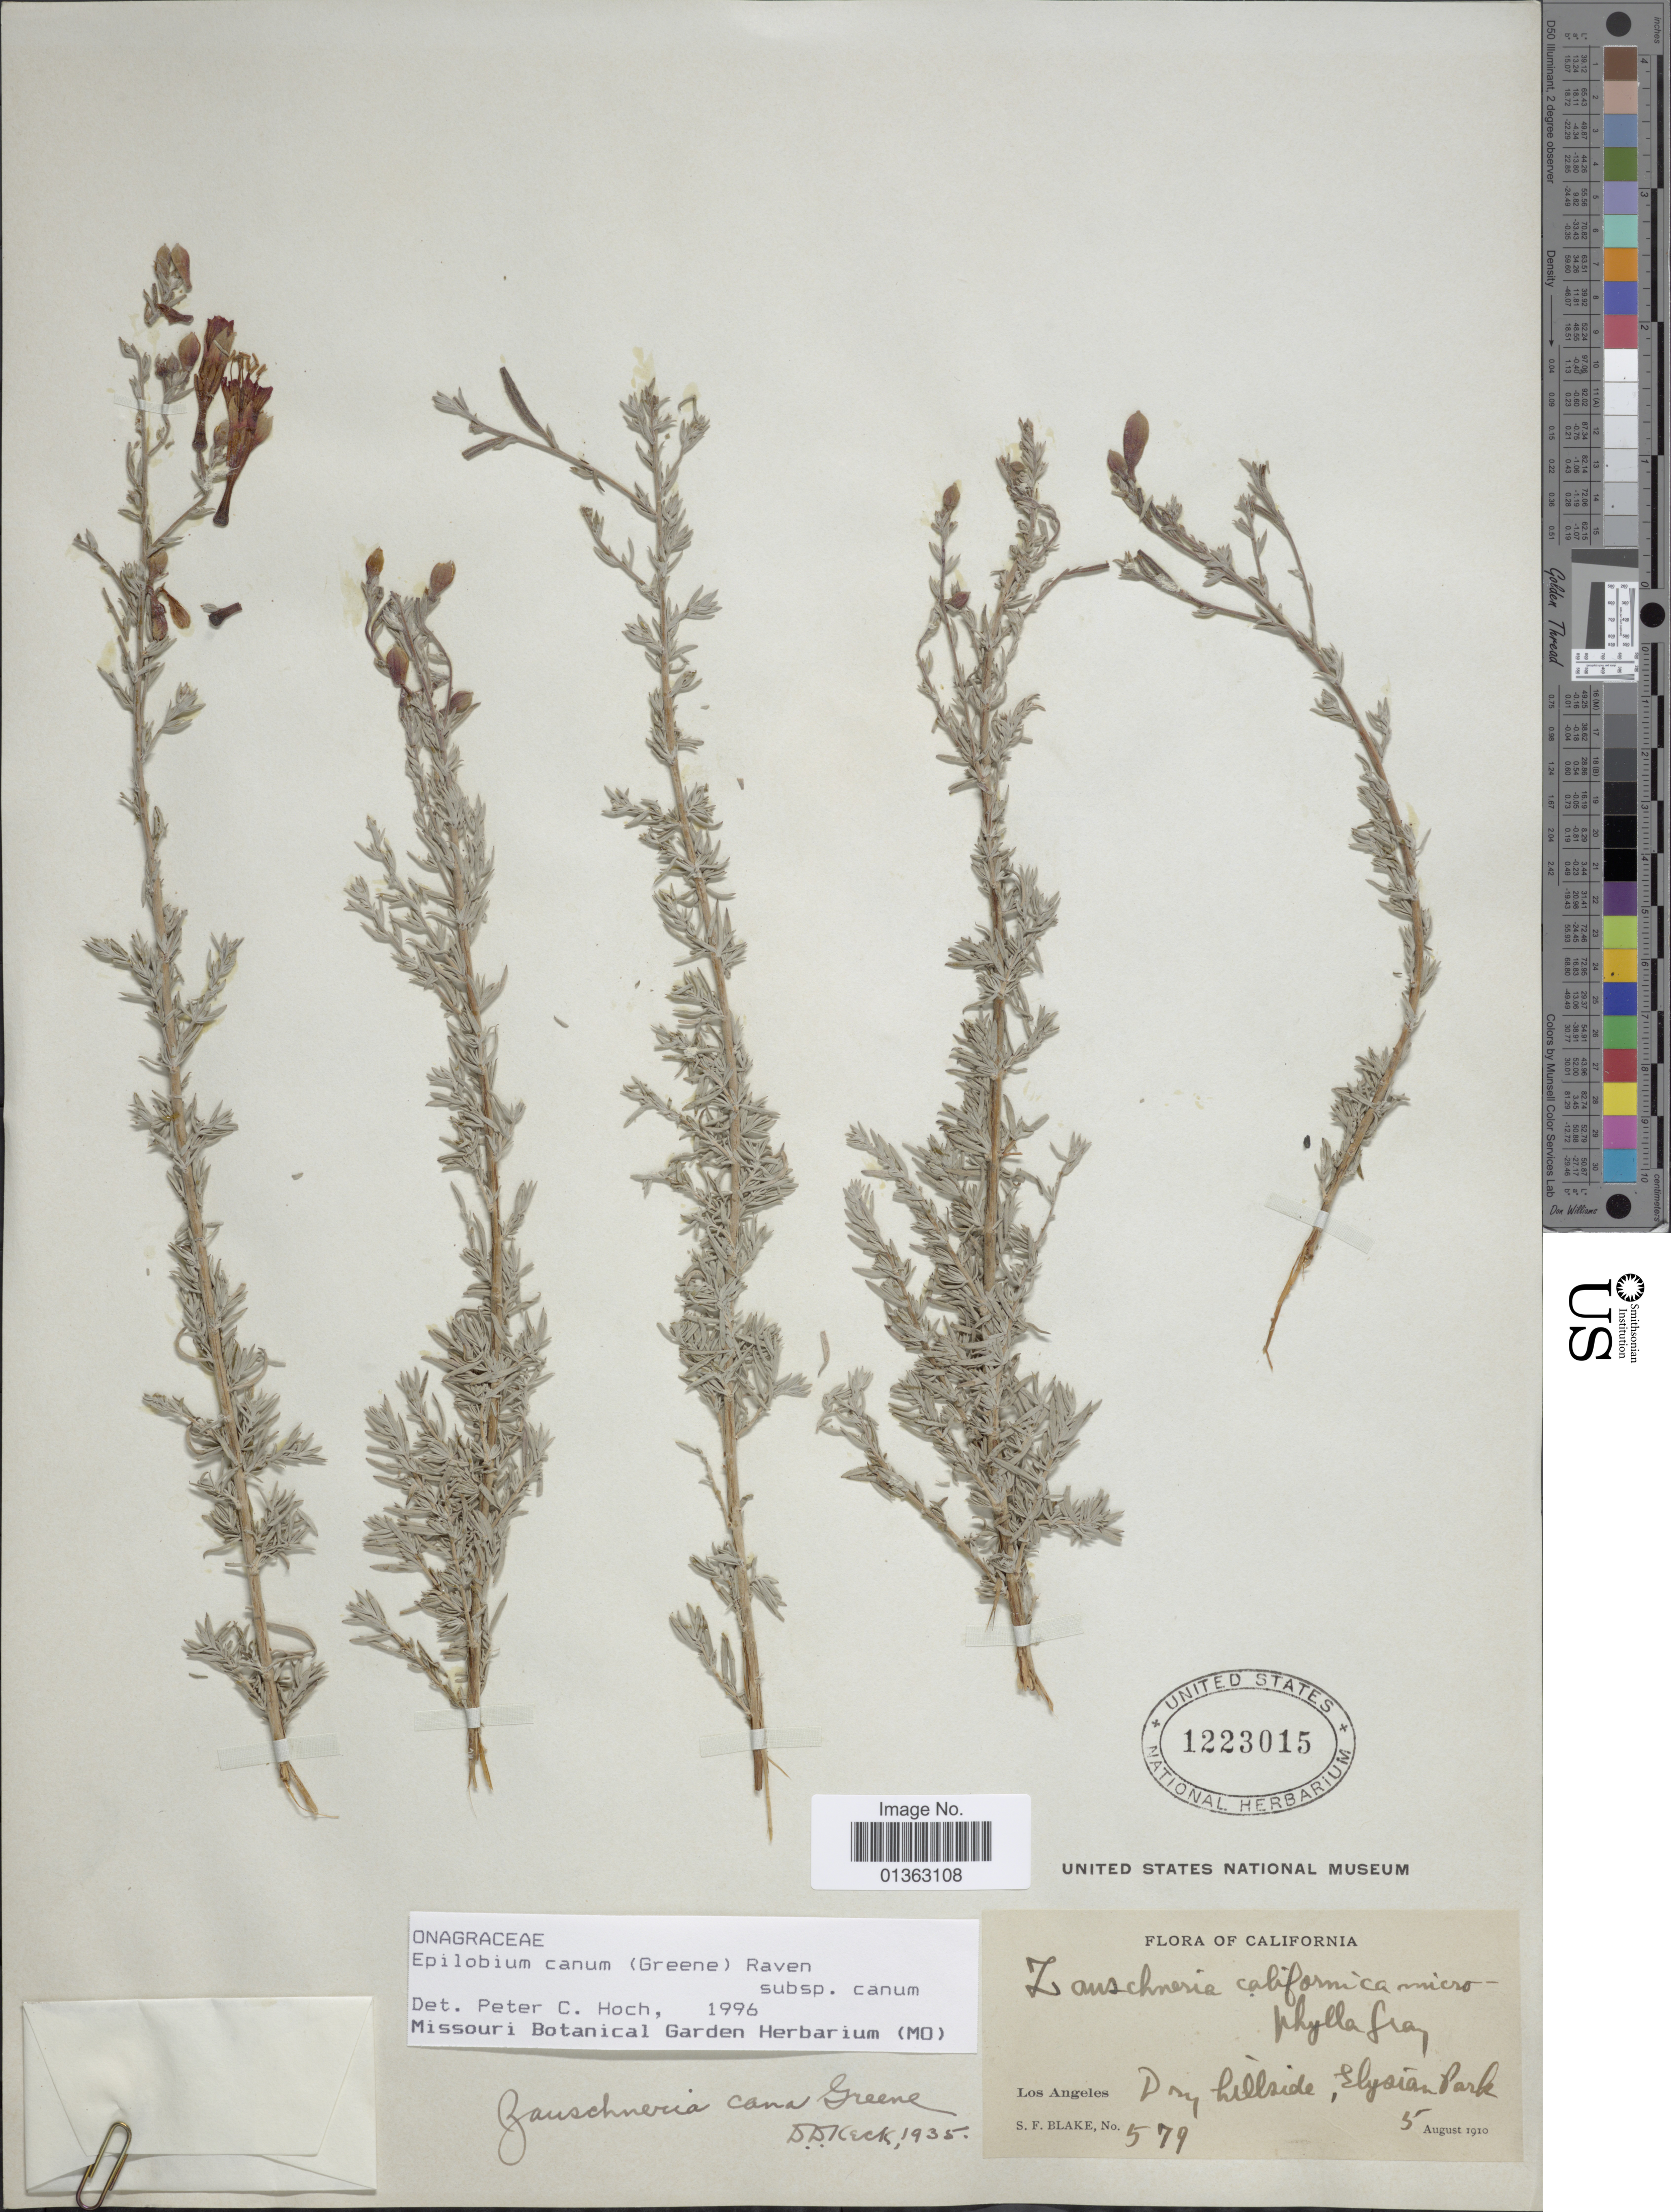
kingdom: Plantae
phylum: Tracheophyta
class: Magnoliopsida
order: Myrtales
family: Onagraceae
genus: Epilobium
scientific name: Epilobium canum subsp. canum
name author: (Greene) P.H. Raven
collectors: S. Blake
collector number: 579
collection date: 1910-08-05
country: United States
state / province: California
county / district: Los Angeles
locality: Los Angeles, Elysian Park.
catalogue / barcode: US 1223015